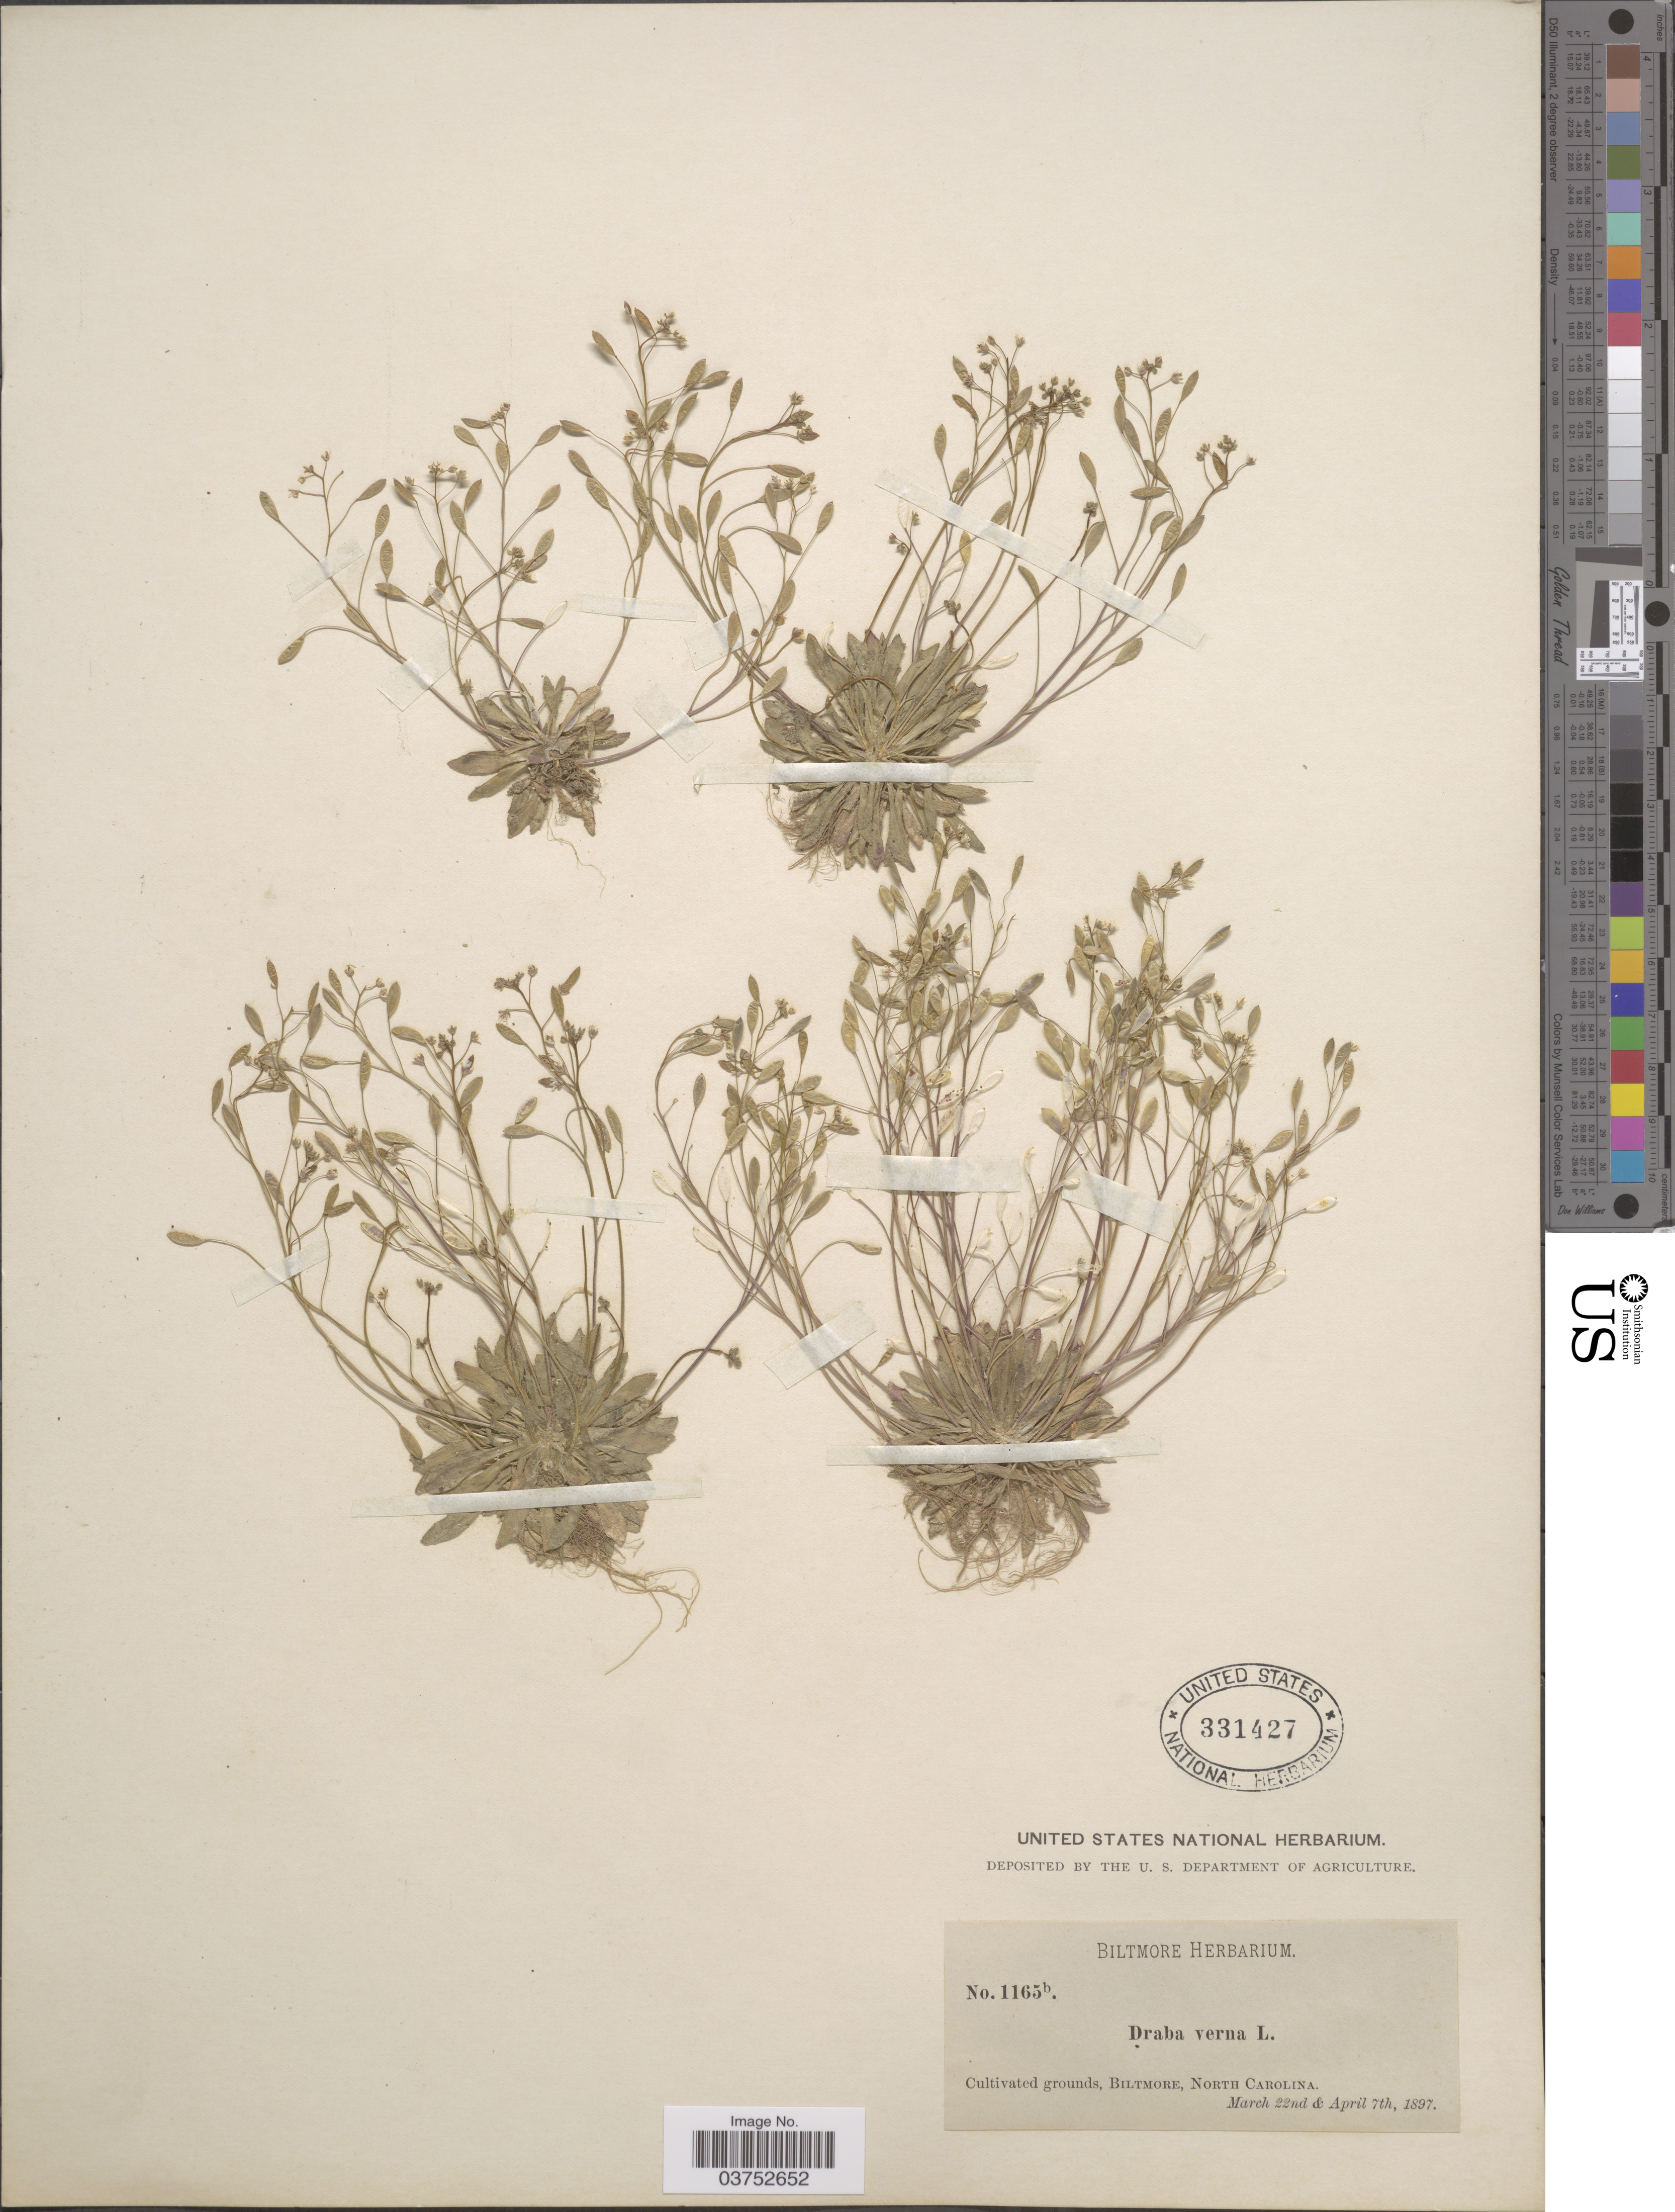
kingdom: Plantae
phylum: Tracheophyta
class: Magnoliopsida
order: Brassicales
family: Brassicaceae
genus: Draba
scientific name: Draba verna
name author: L.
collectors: ex herb. Biltmore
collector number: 1165b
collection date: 1897-03-22/1897-04-07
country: United States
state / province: North Carolina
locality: Cultivated grounds, Biltmore.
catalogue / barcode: US 331427